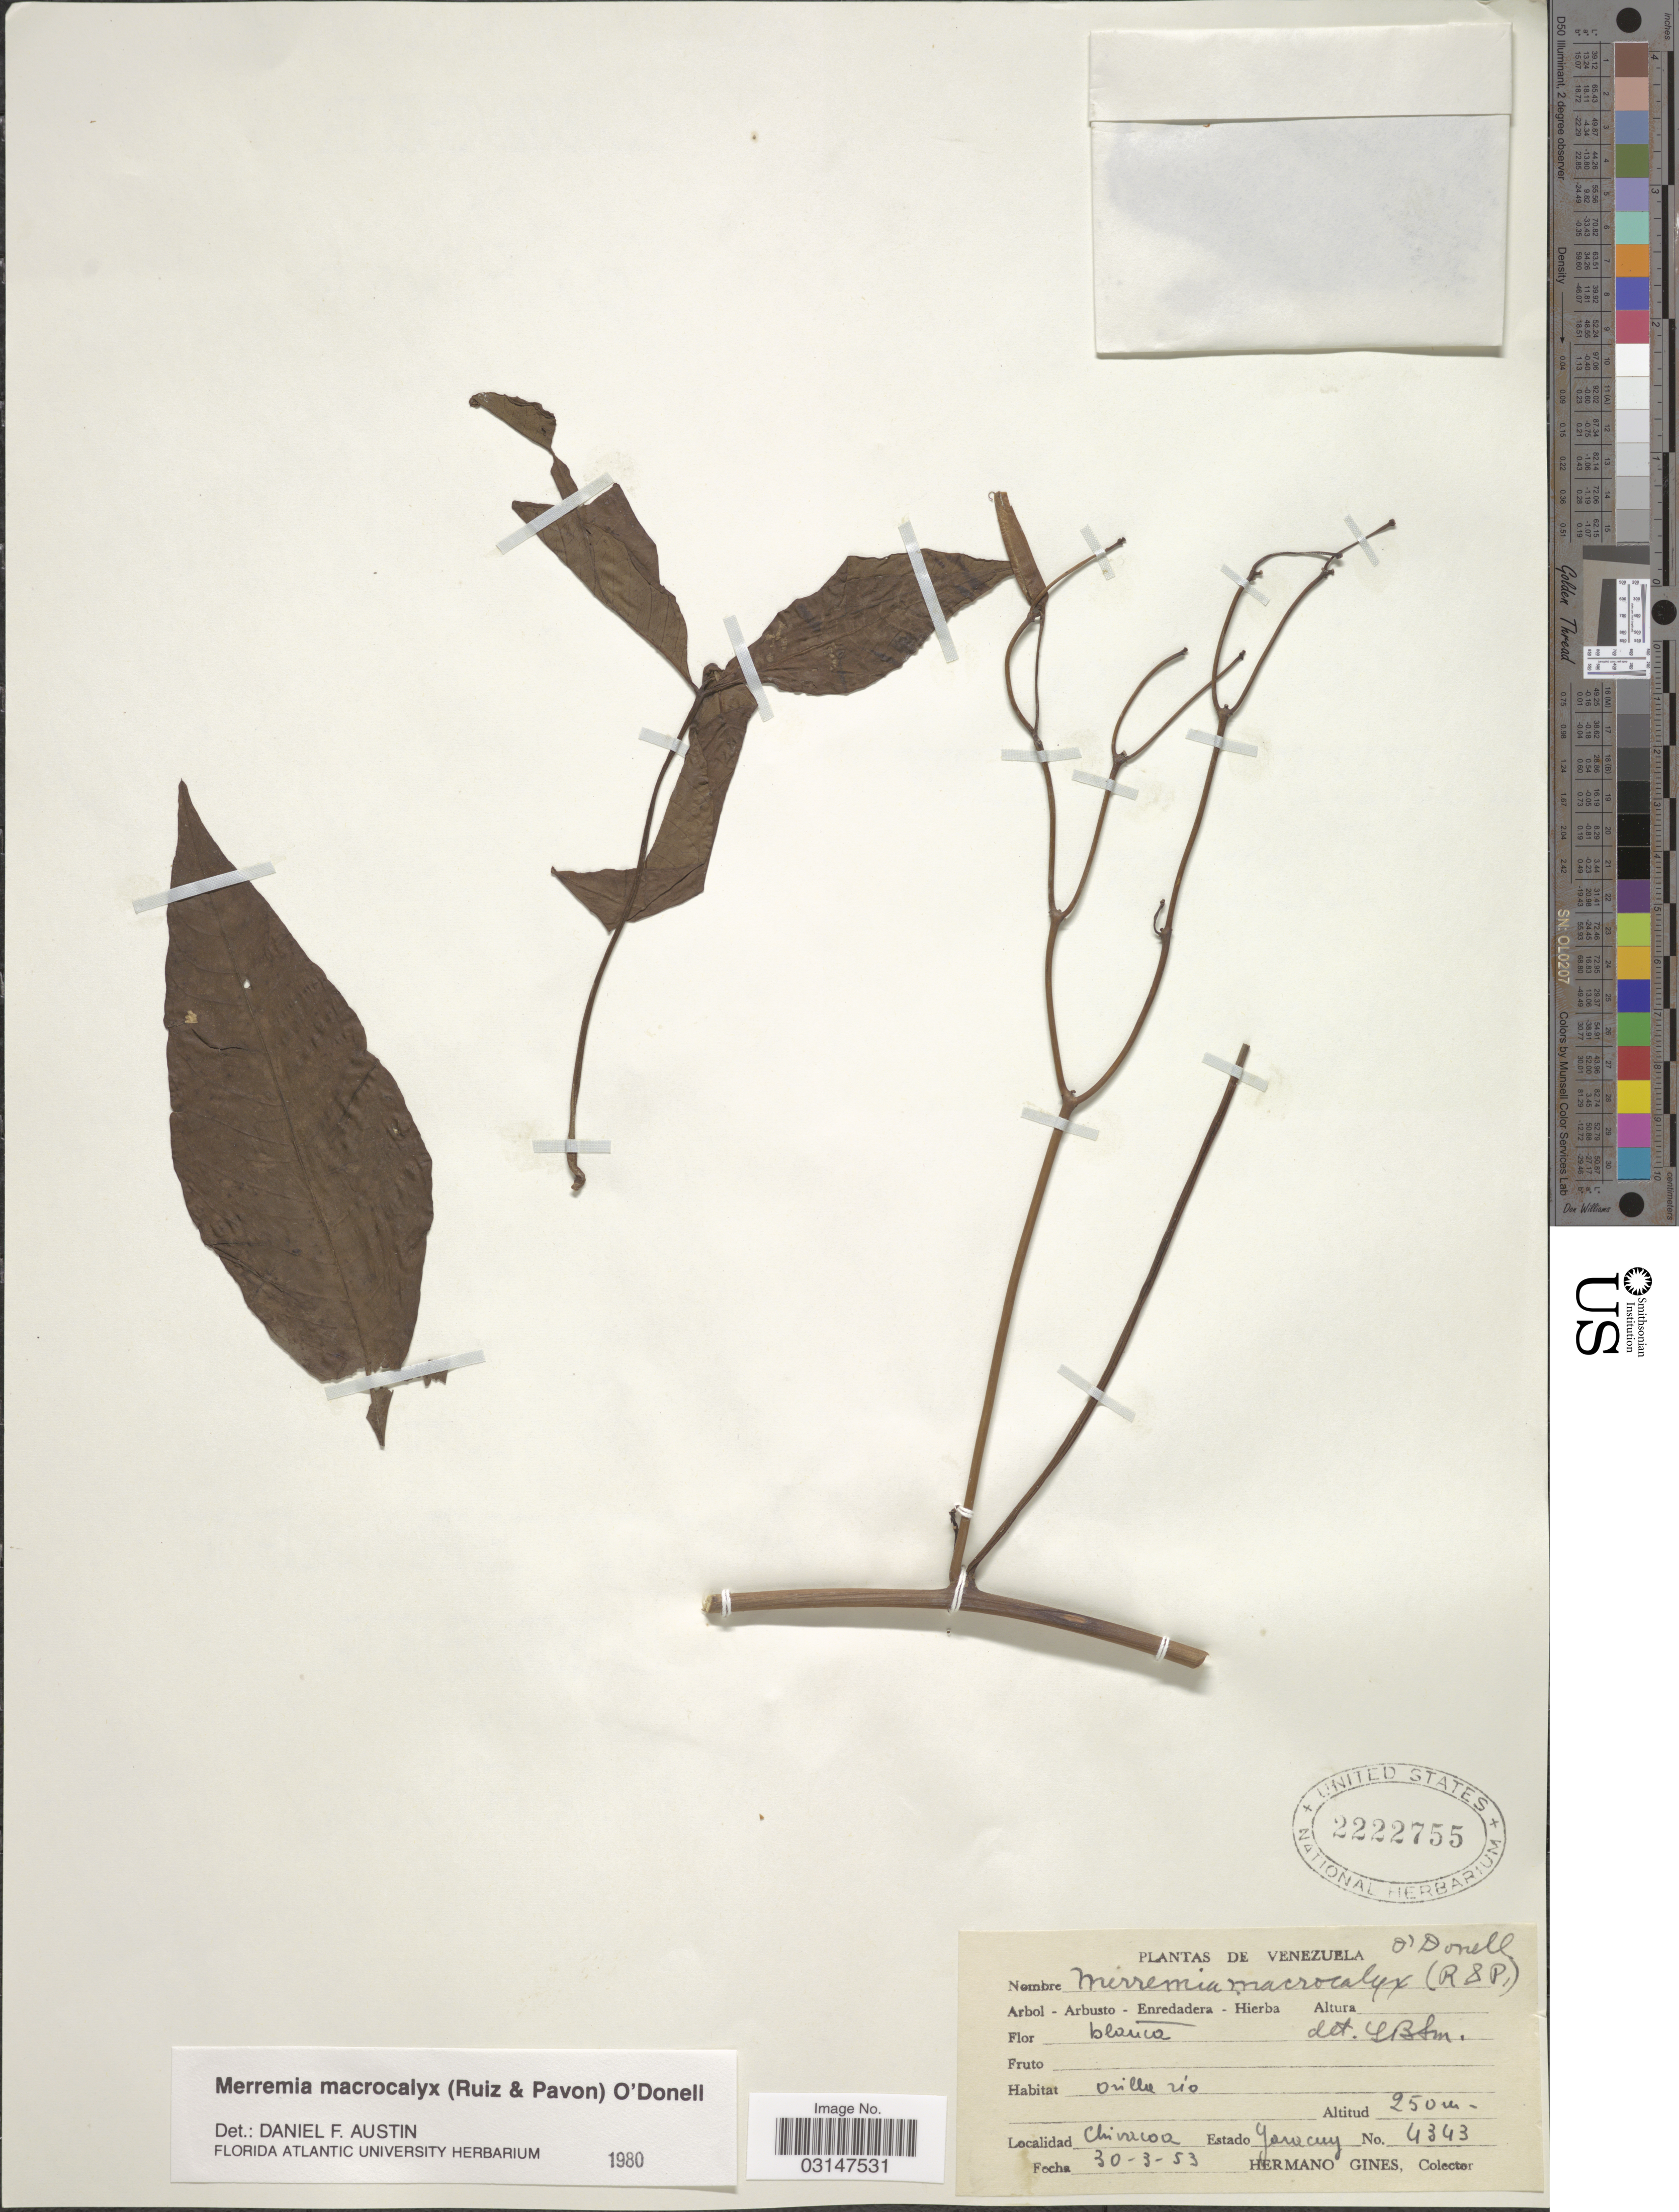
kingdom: Plantae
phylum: Tracheophyta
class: Magnoliopsida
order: Solanales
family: Convolvulaceae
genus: Distimake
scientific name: Distimake macrocalyx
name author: (Ruiz & Pav.) A. R. Simões & Staples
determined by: Strong, Mark T., (BOT), Smithsonian Institution - National Museum of Natural History (UNITED STATES)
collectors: Bro. Gines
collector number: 4343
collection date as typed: Transcribed d/m/y: 30/3/53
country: Venezuela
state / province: Yaracuy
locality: Chivacoa.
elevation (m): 250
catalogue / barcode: US 2222755